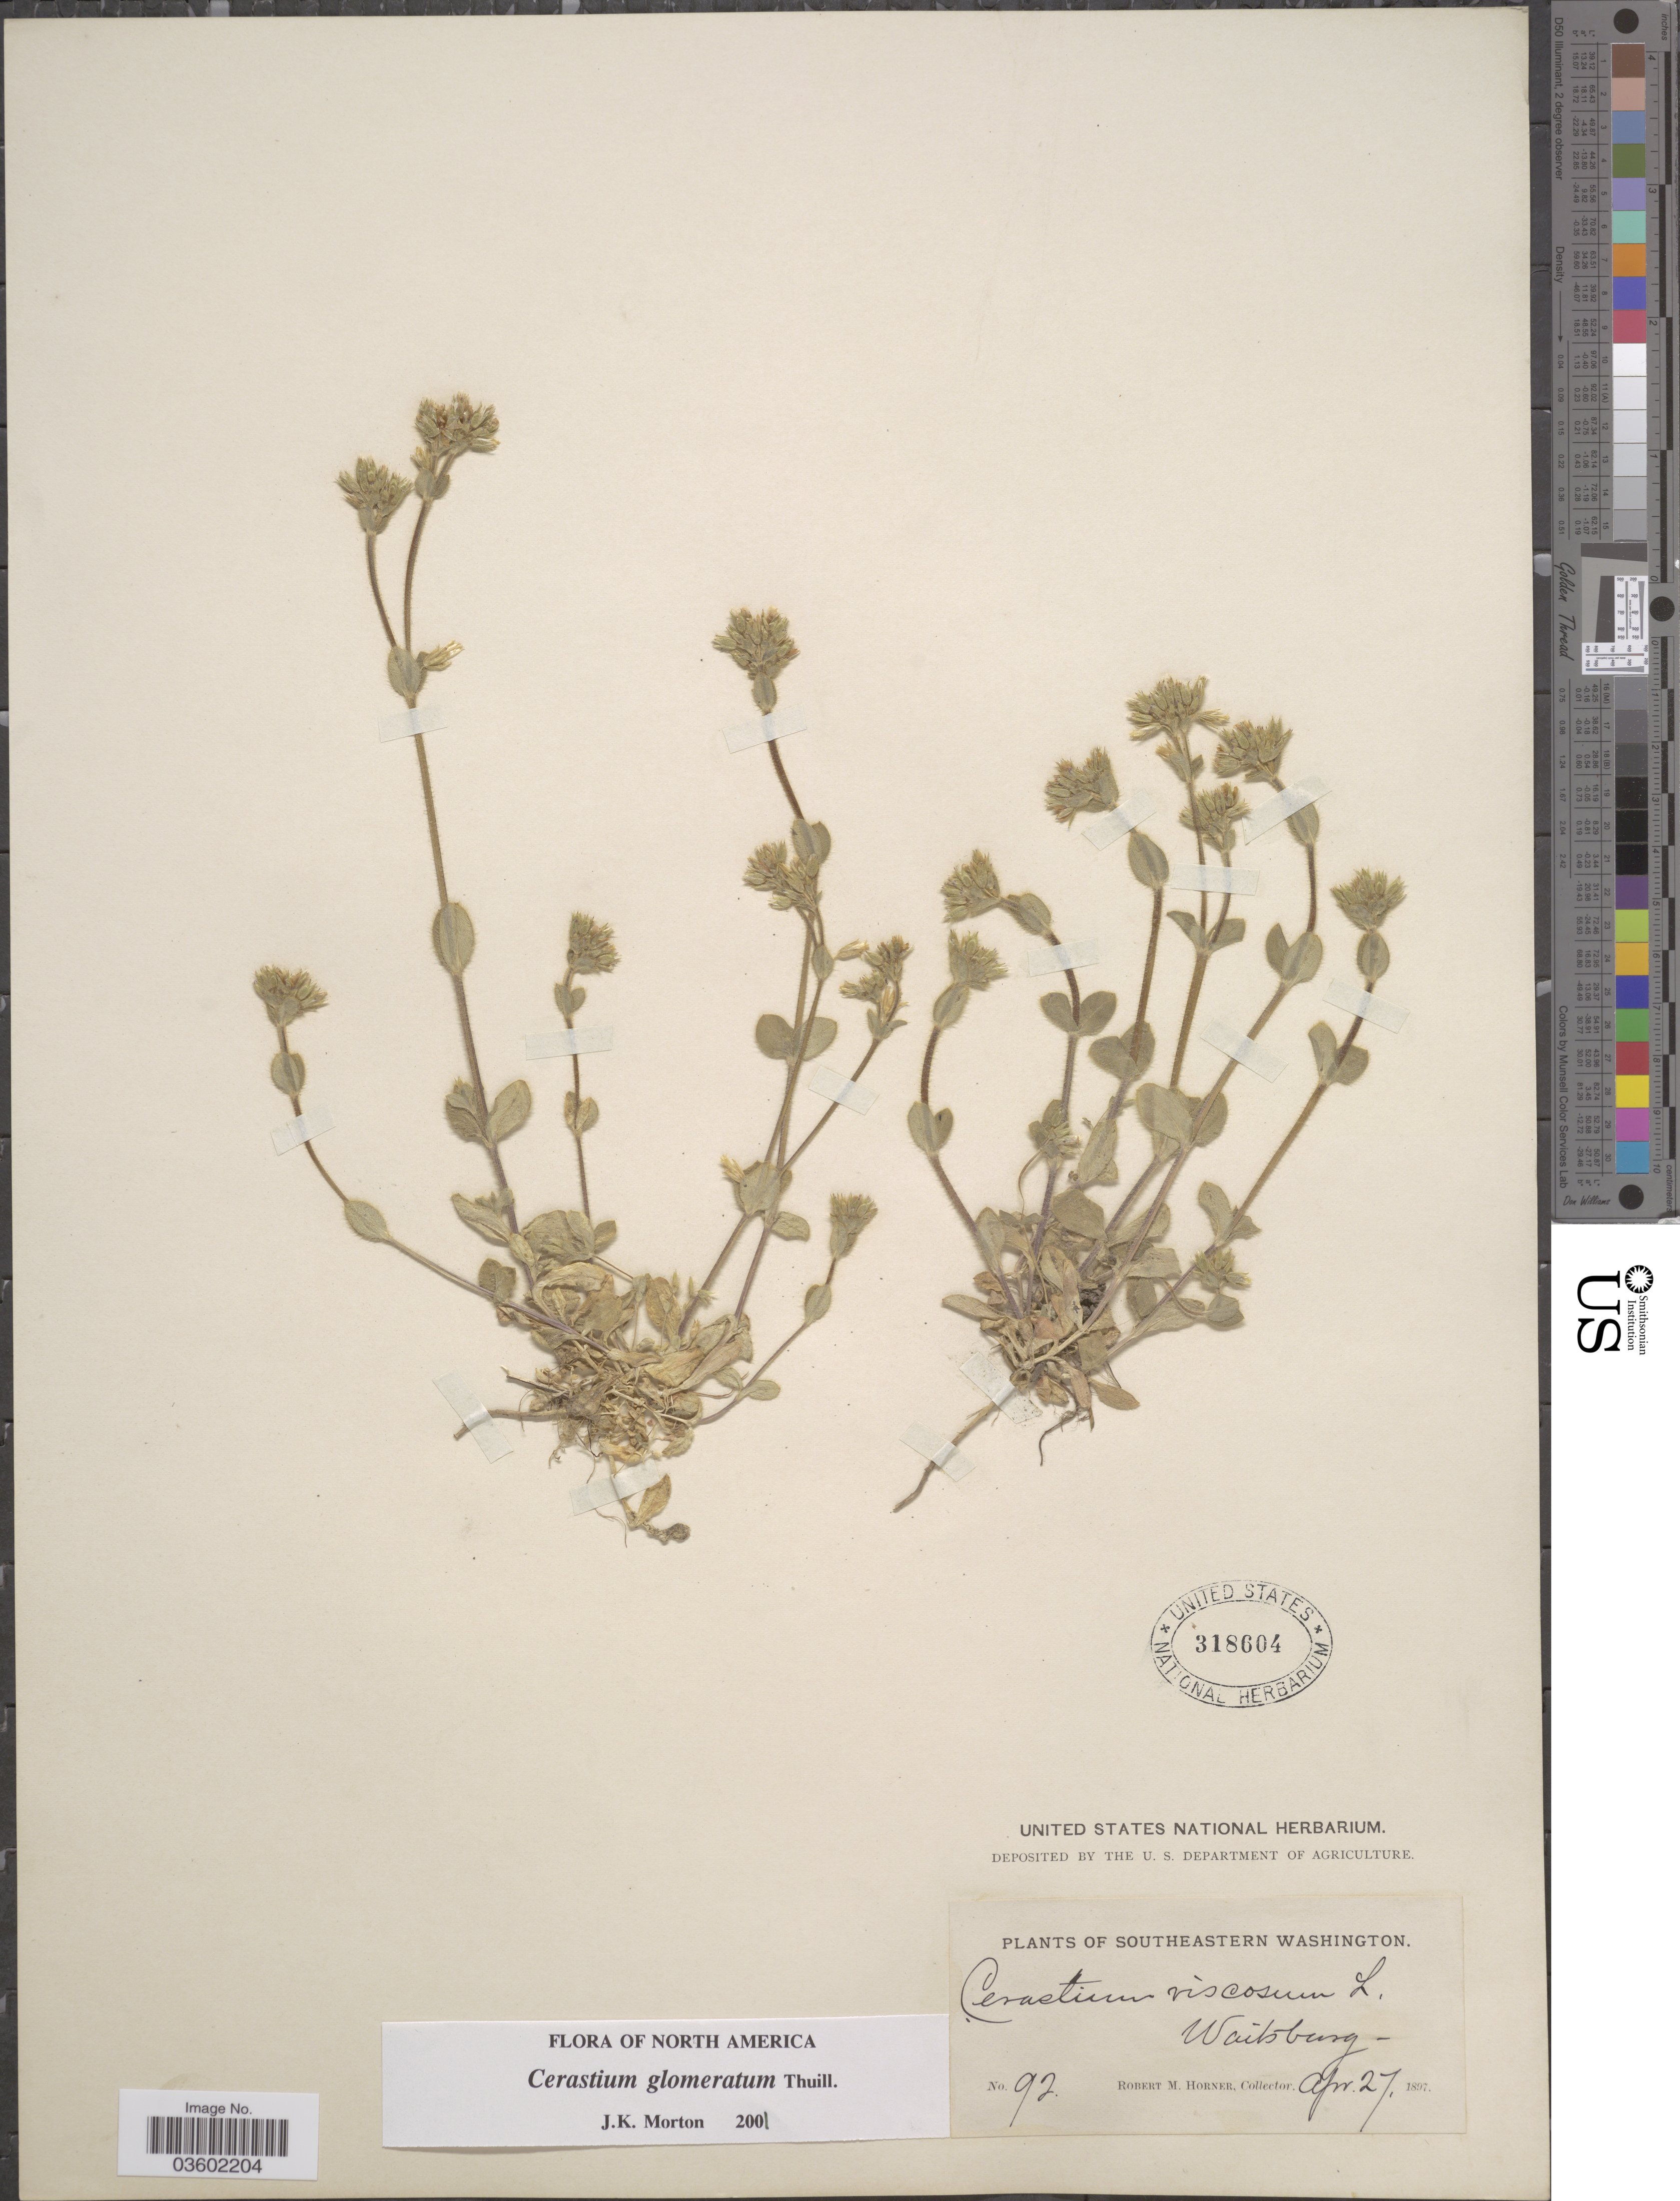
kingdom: Plantae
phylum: Tracheophyta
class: Magnoliopsida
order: Caryophyllales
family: Caryophyllaceae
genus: Cerastium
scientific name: Cerastium viscosum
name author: L.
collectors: R. Horner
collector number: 92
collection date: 1897-04-27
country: United States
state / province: Washington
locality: Southeastern Washington Waitsburg.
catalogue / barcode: US 318604